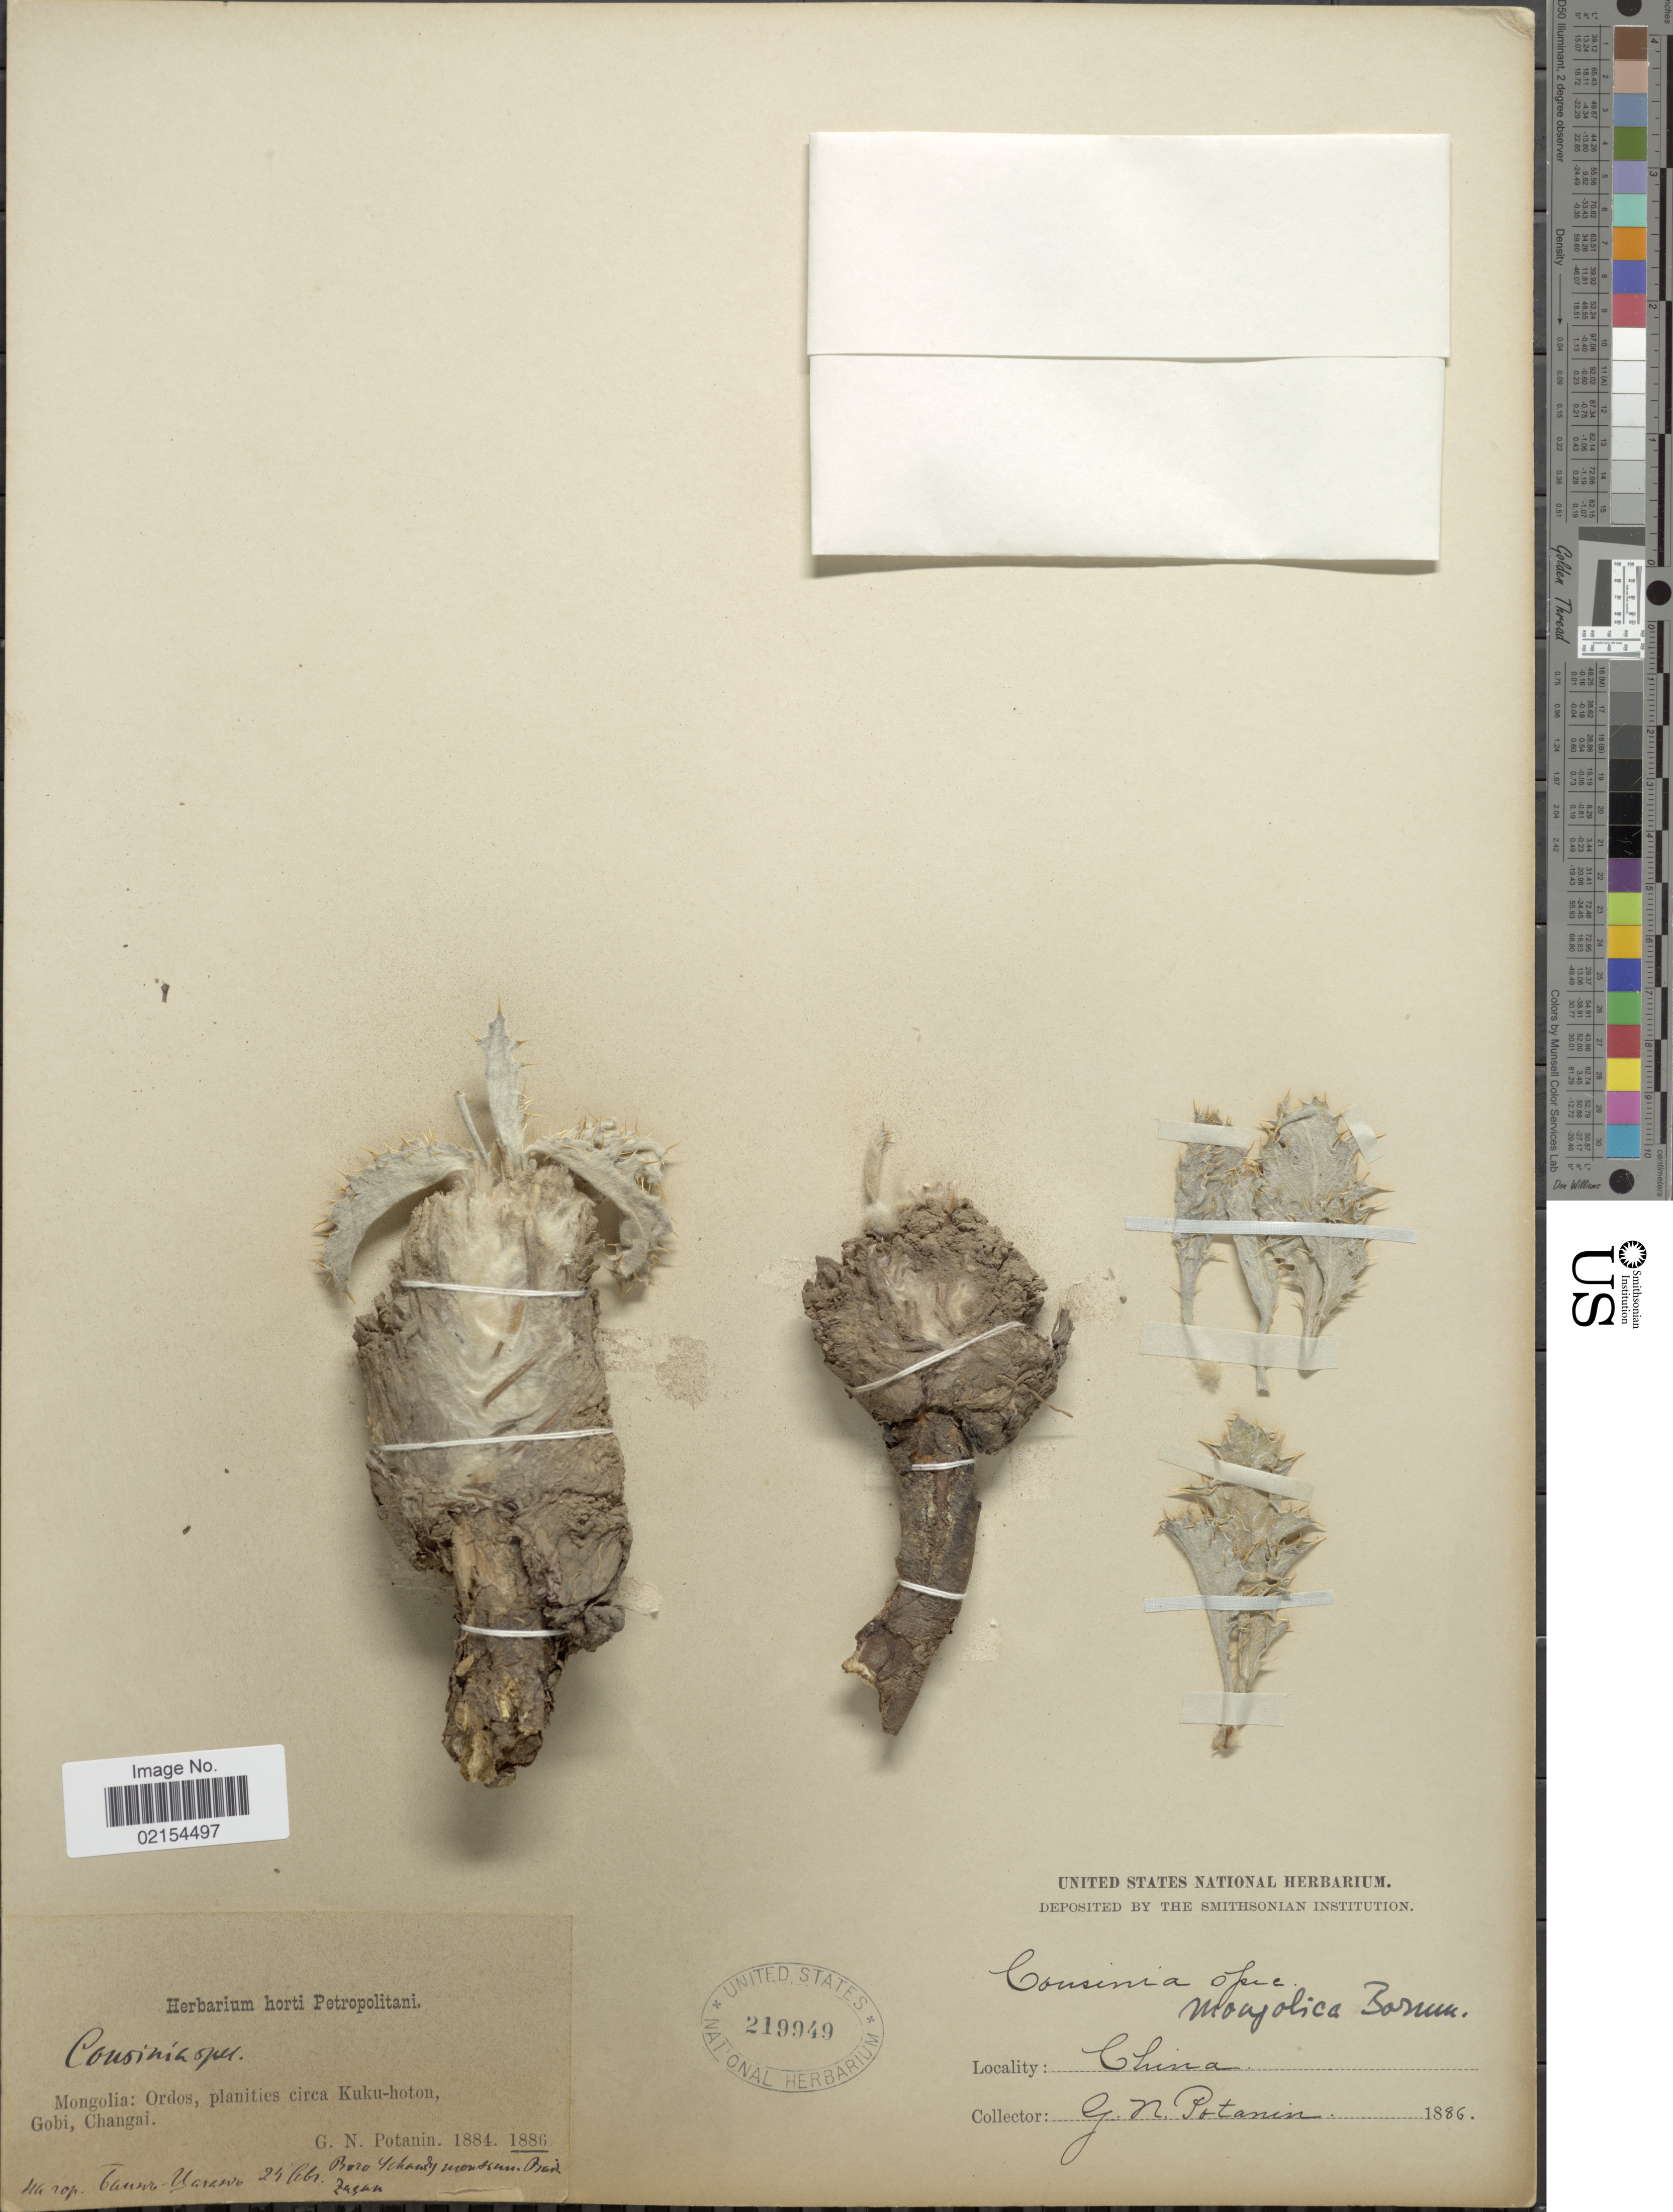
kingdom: Plantae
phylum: Tracheophyta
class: Magnoliopsida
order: Asterales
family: Asteraceae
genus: Tugarinovia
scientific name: Tugarinovia mongolica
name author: Iljin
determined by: Chen, Yousheng S.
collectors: G. Potanin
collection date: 1886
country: China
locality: Mongolia: Ordos, planities circa Kuku-hoton Gobi, Changai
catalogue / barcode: US 219949